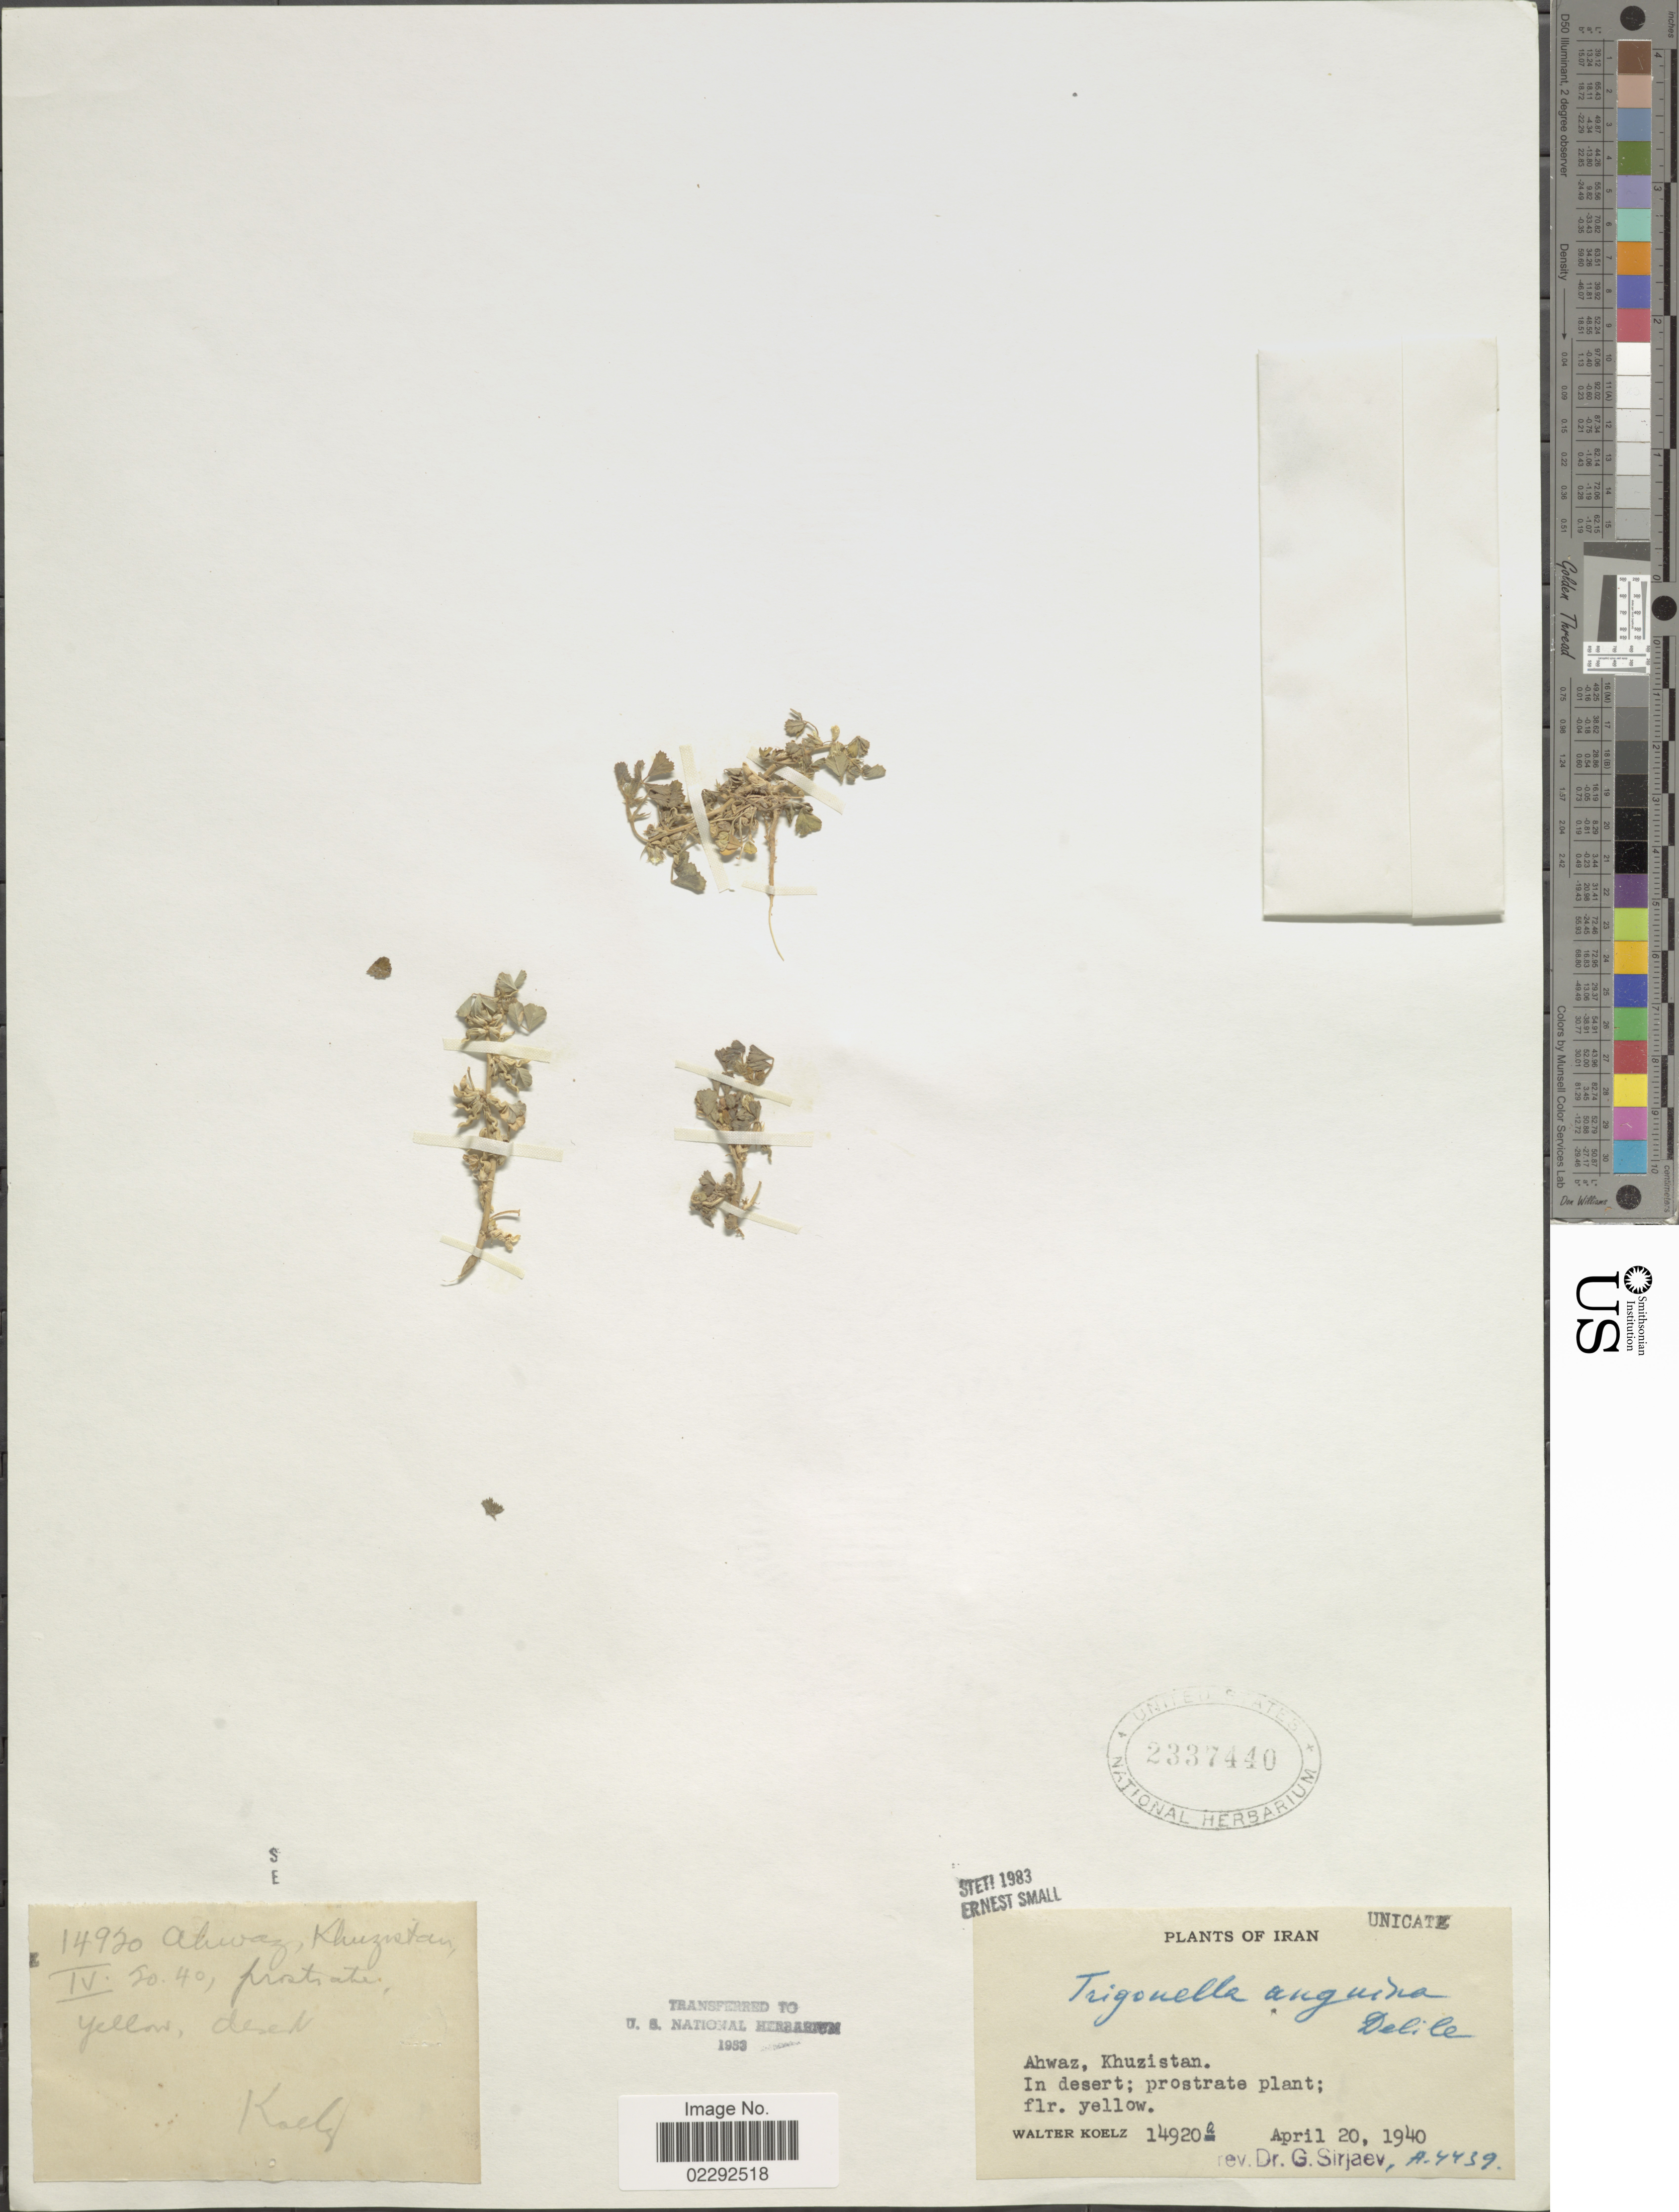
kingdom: Plantae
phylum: Tracheophyta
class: Magnoliopsida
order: Fabales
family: Fabaceae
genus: Trigonella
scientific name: Trigonella anguina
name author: Delile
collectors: W. N. Koelz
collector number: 14920a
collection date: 1940-04-20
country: Iran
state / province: Khuzestan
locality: Ahwaz, Khuzistan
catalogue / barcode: US 2337440